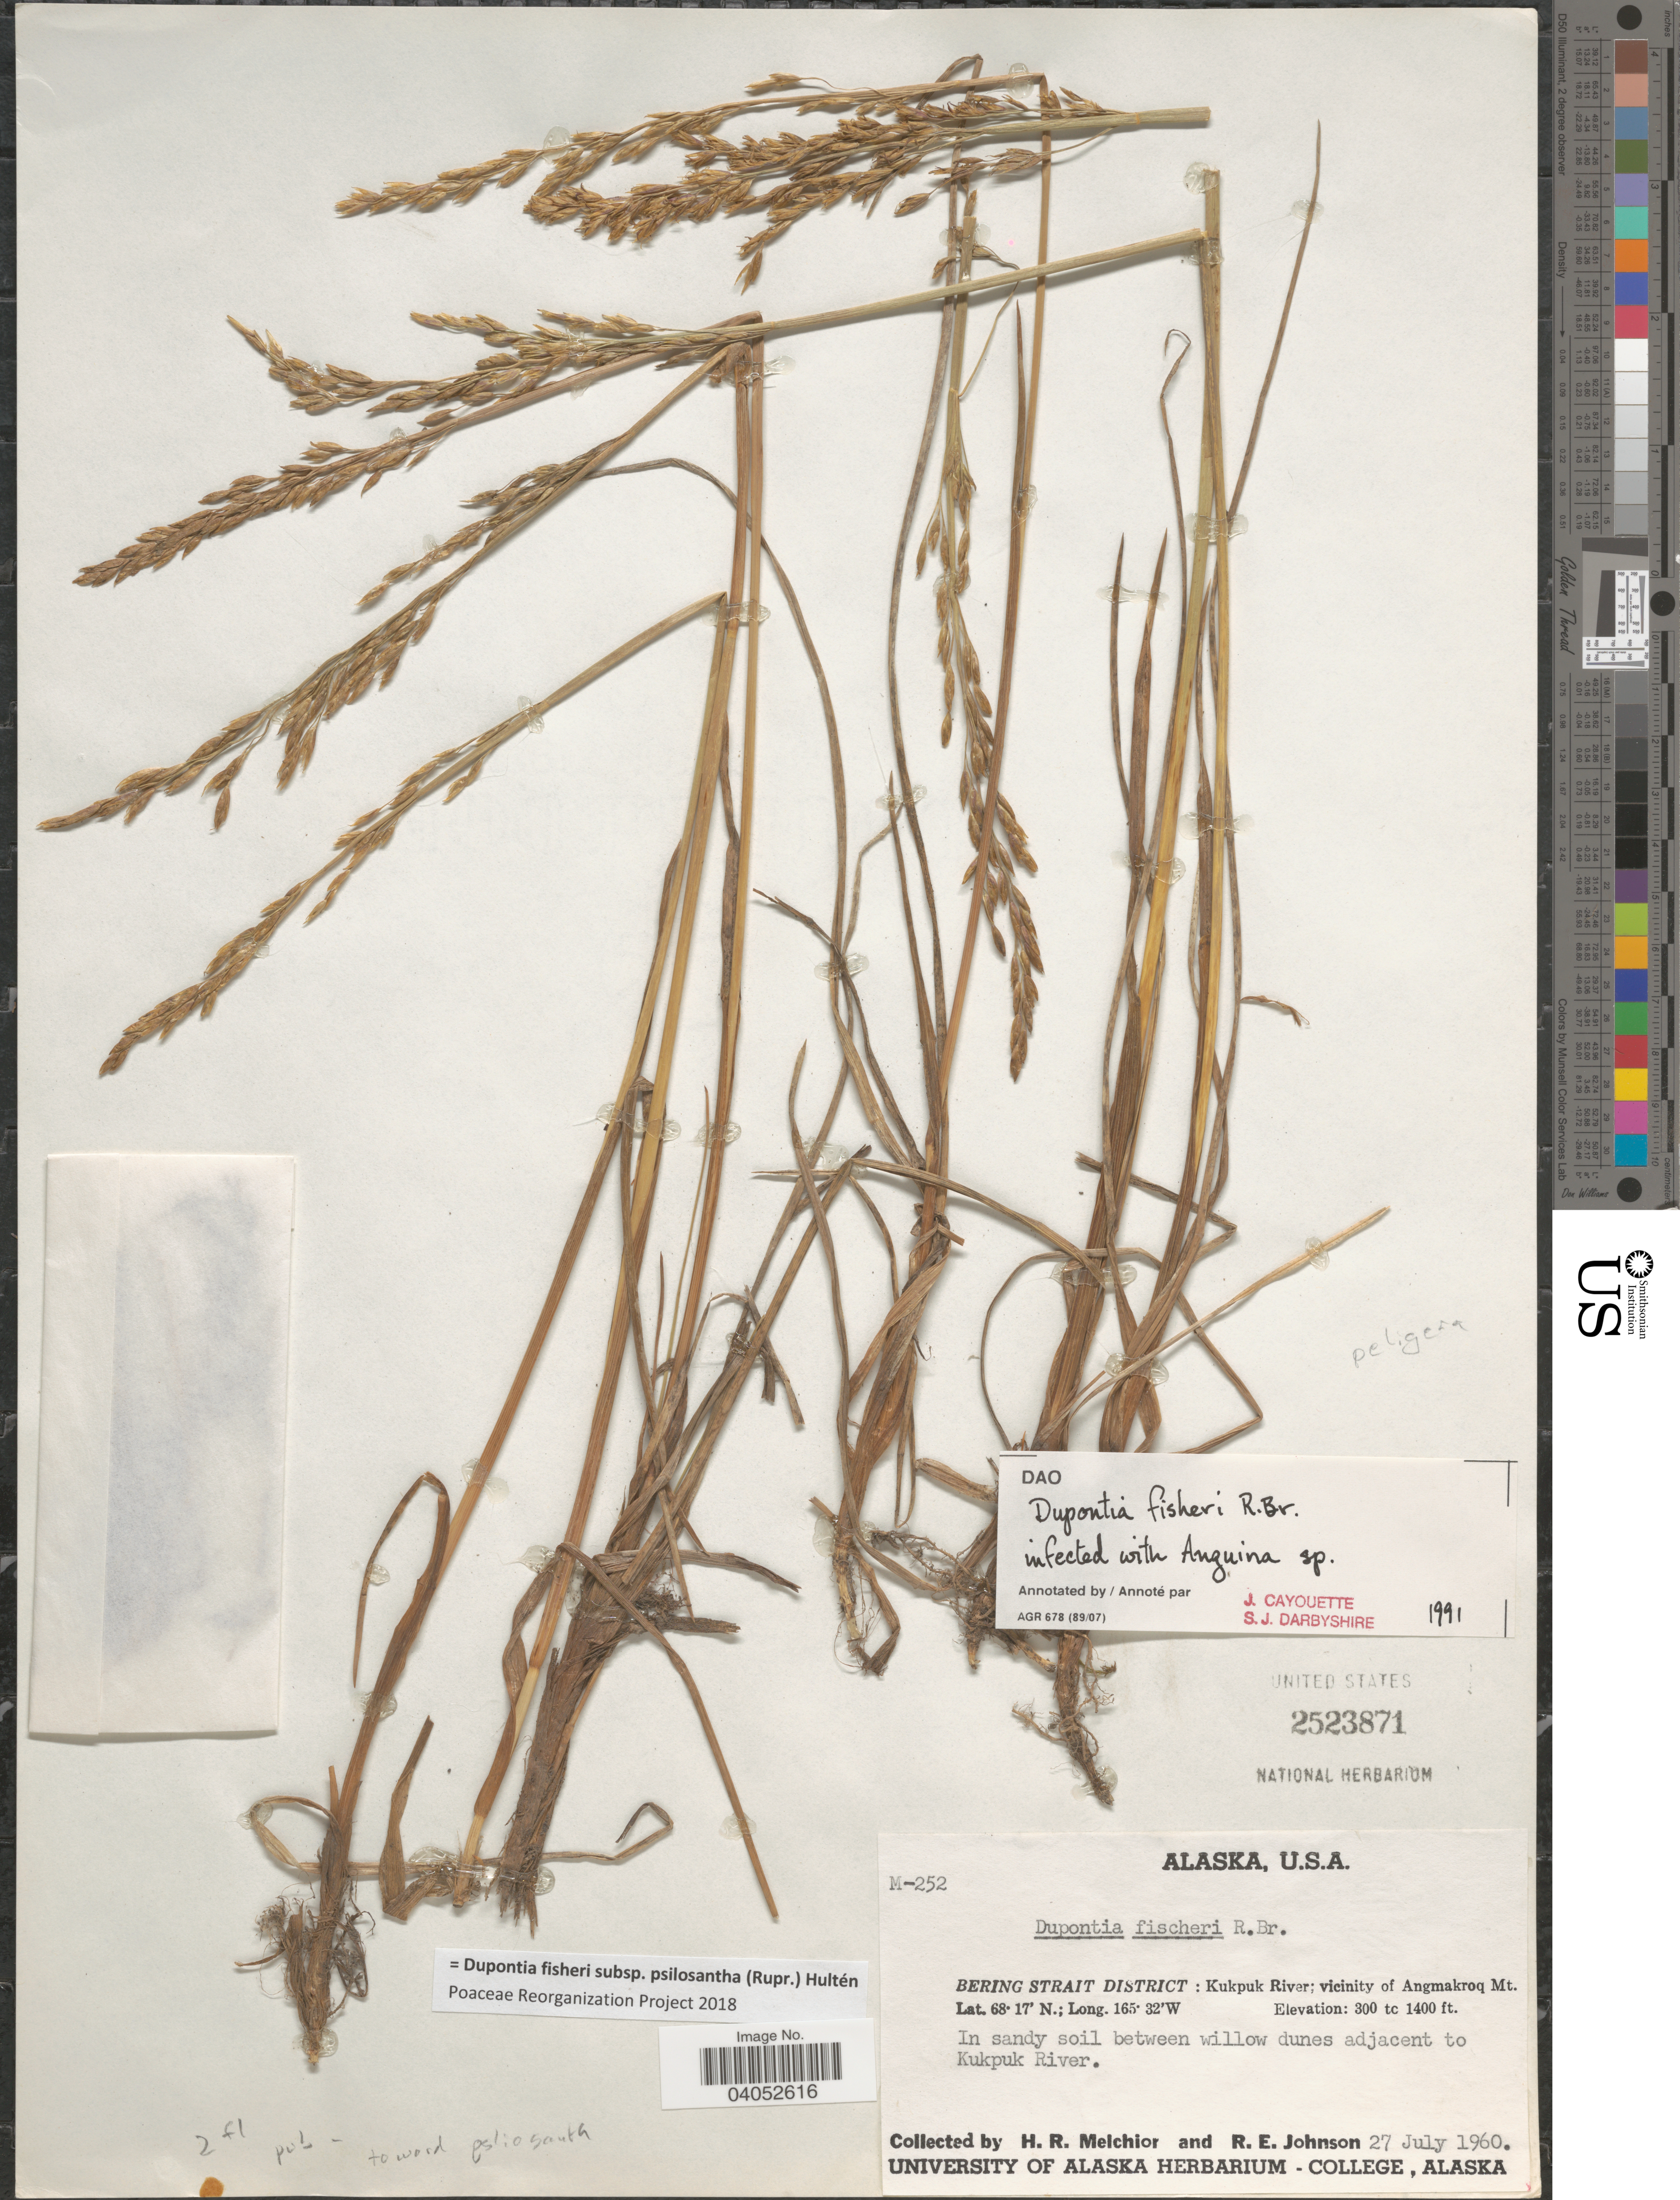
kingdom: Plantae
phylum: Tracheophyta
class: Liliopsida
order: Poales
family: Poaceae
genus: Dupontia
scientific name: Dupontia fisheri subsp. psilosantha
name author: (Rupr.) Hultén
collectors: H. R. Melchior & R. Johnson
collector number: M-252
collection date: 1960-07-27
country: United States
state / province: Alaska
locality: Bering Strait District: Kukpuk River; vicinity of Angmakroq Mt. In sandy soil between willow dunes adjacent to Kukpuk River.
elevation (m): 91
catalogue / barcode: US 2523871